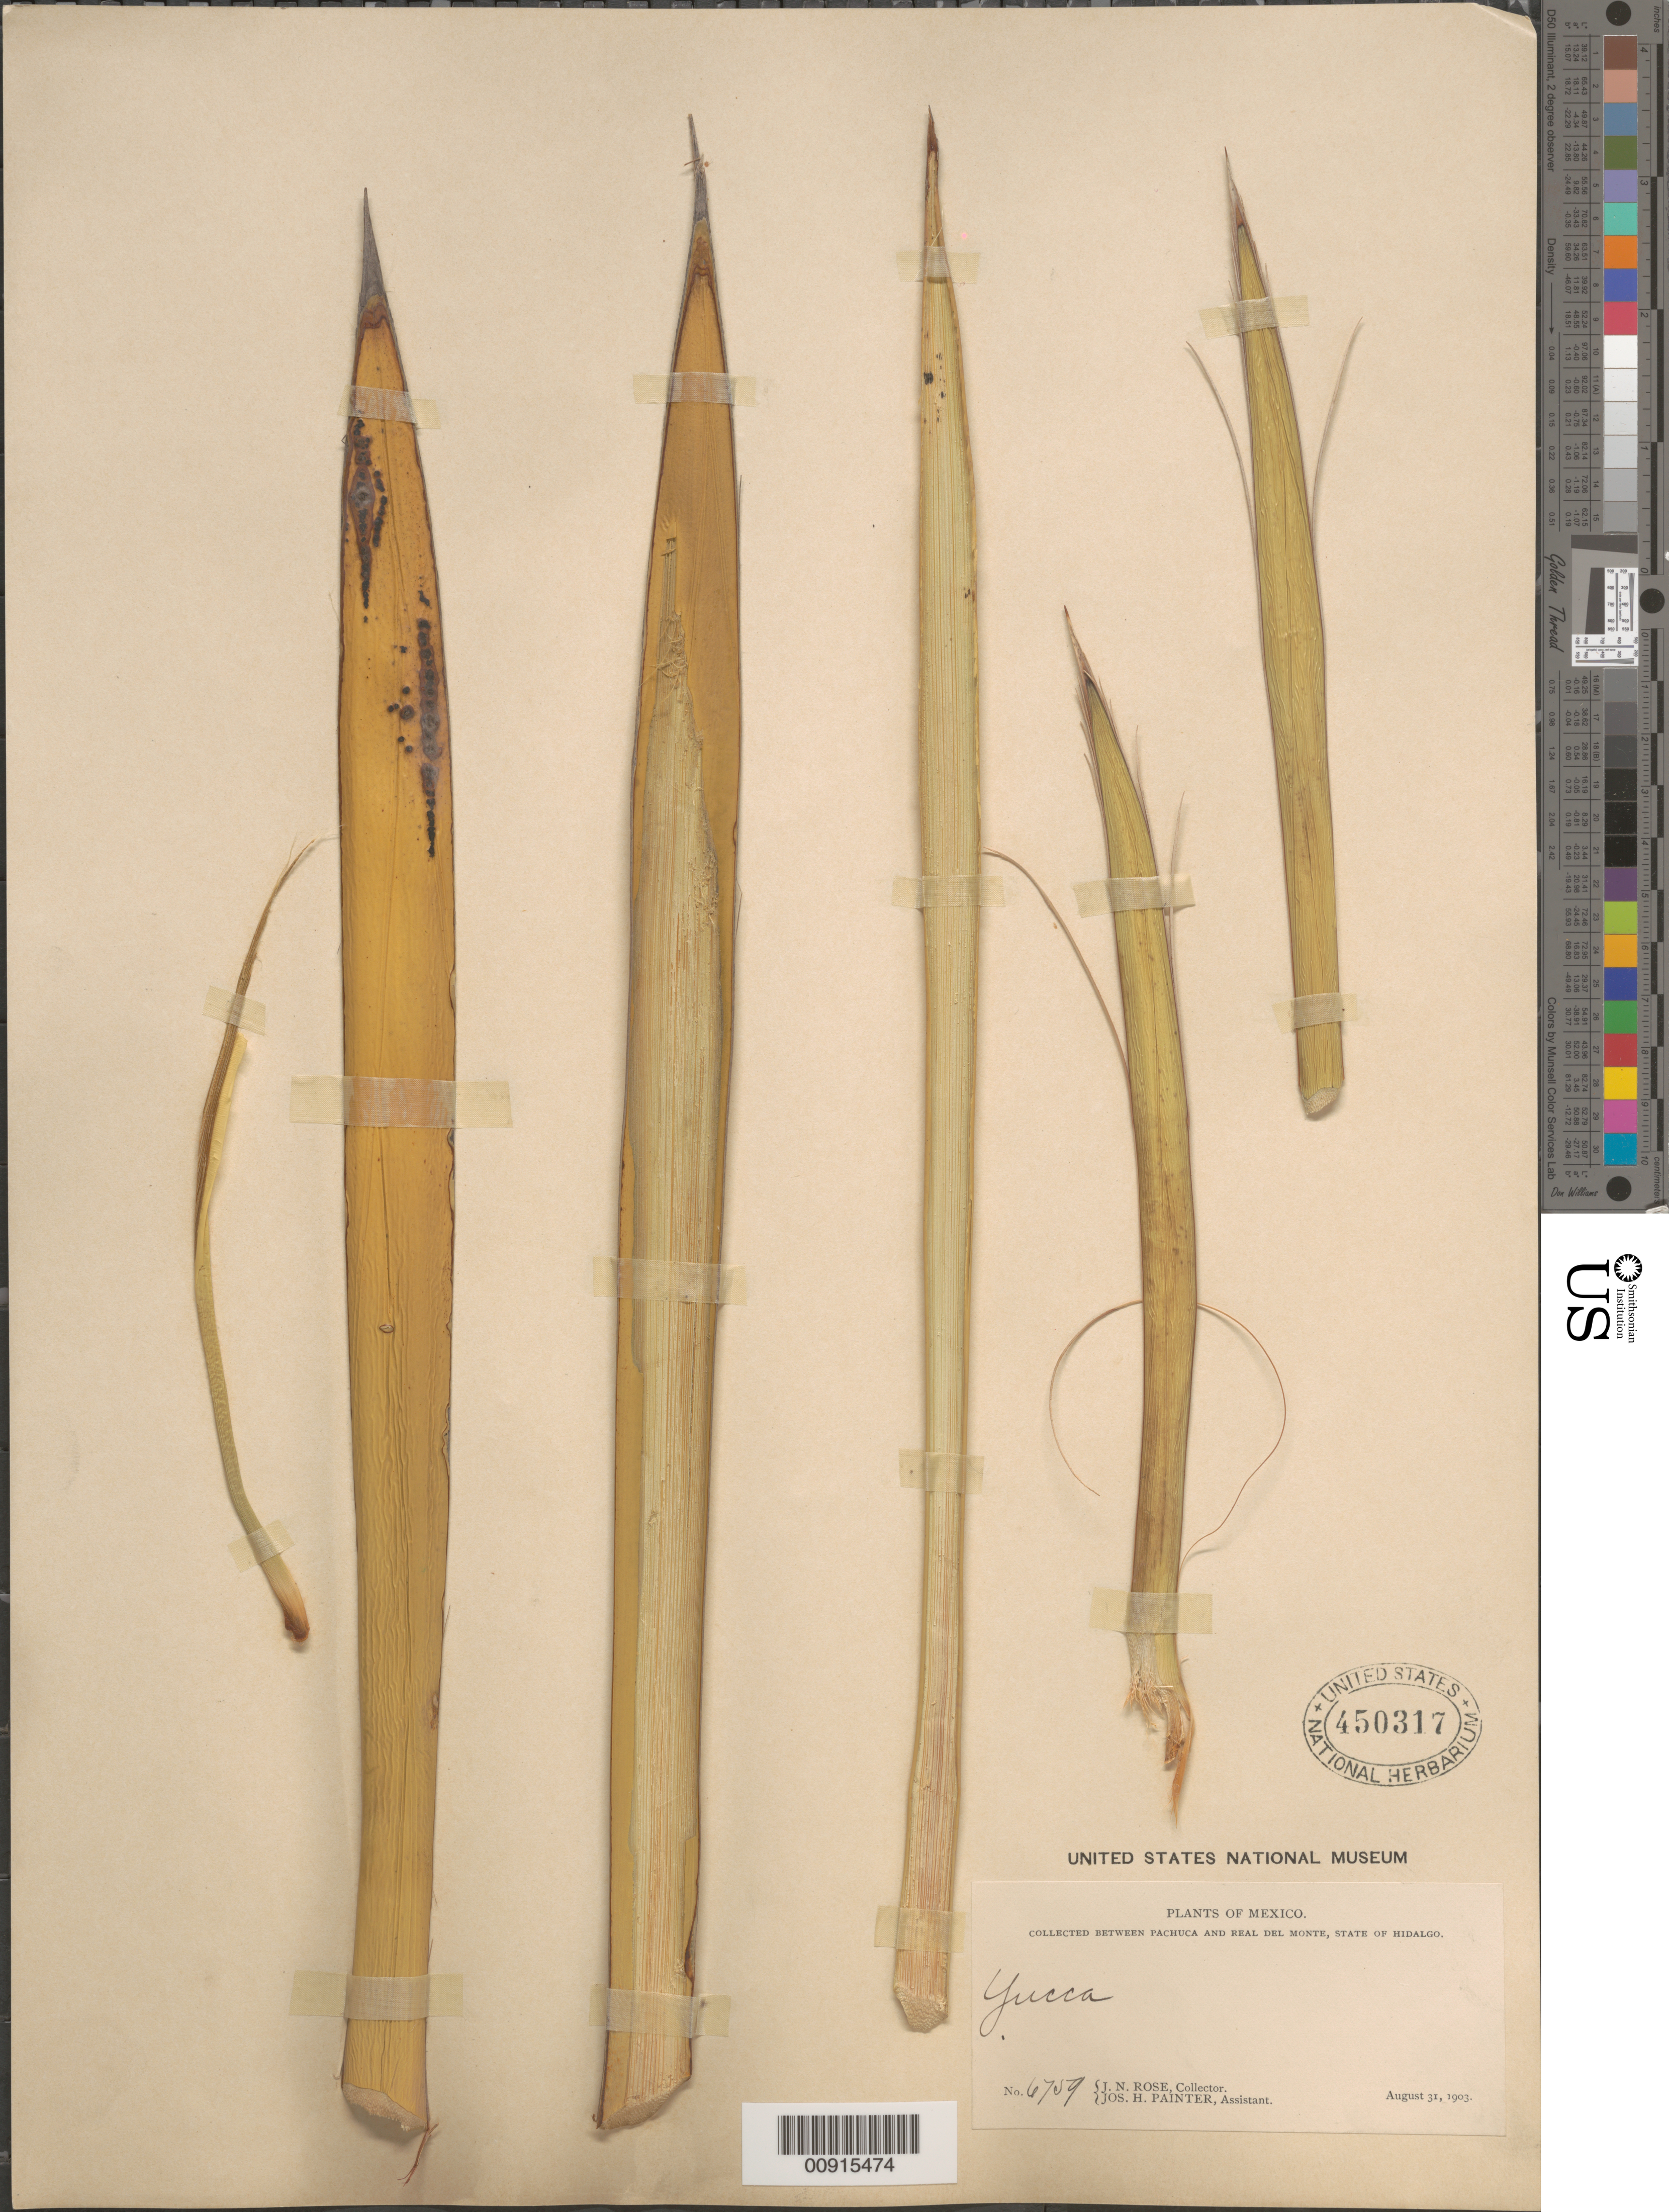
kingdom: Plantae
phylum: Tracheophyta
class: Liliopsida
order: Asparagales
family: Asparagaceae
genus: Yucca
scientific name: Yucca sp.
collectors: J. N. Rose & J. H. Painter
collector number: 6759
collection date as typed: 31 Aug 1903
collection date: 1903-08-31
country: Mexico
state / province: Hidalgo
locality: Between Pachuca and Real del Monte, State of Hidalgo.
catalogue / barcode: US 450317